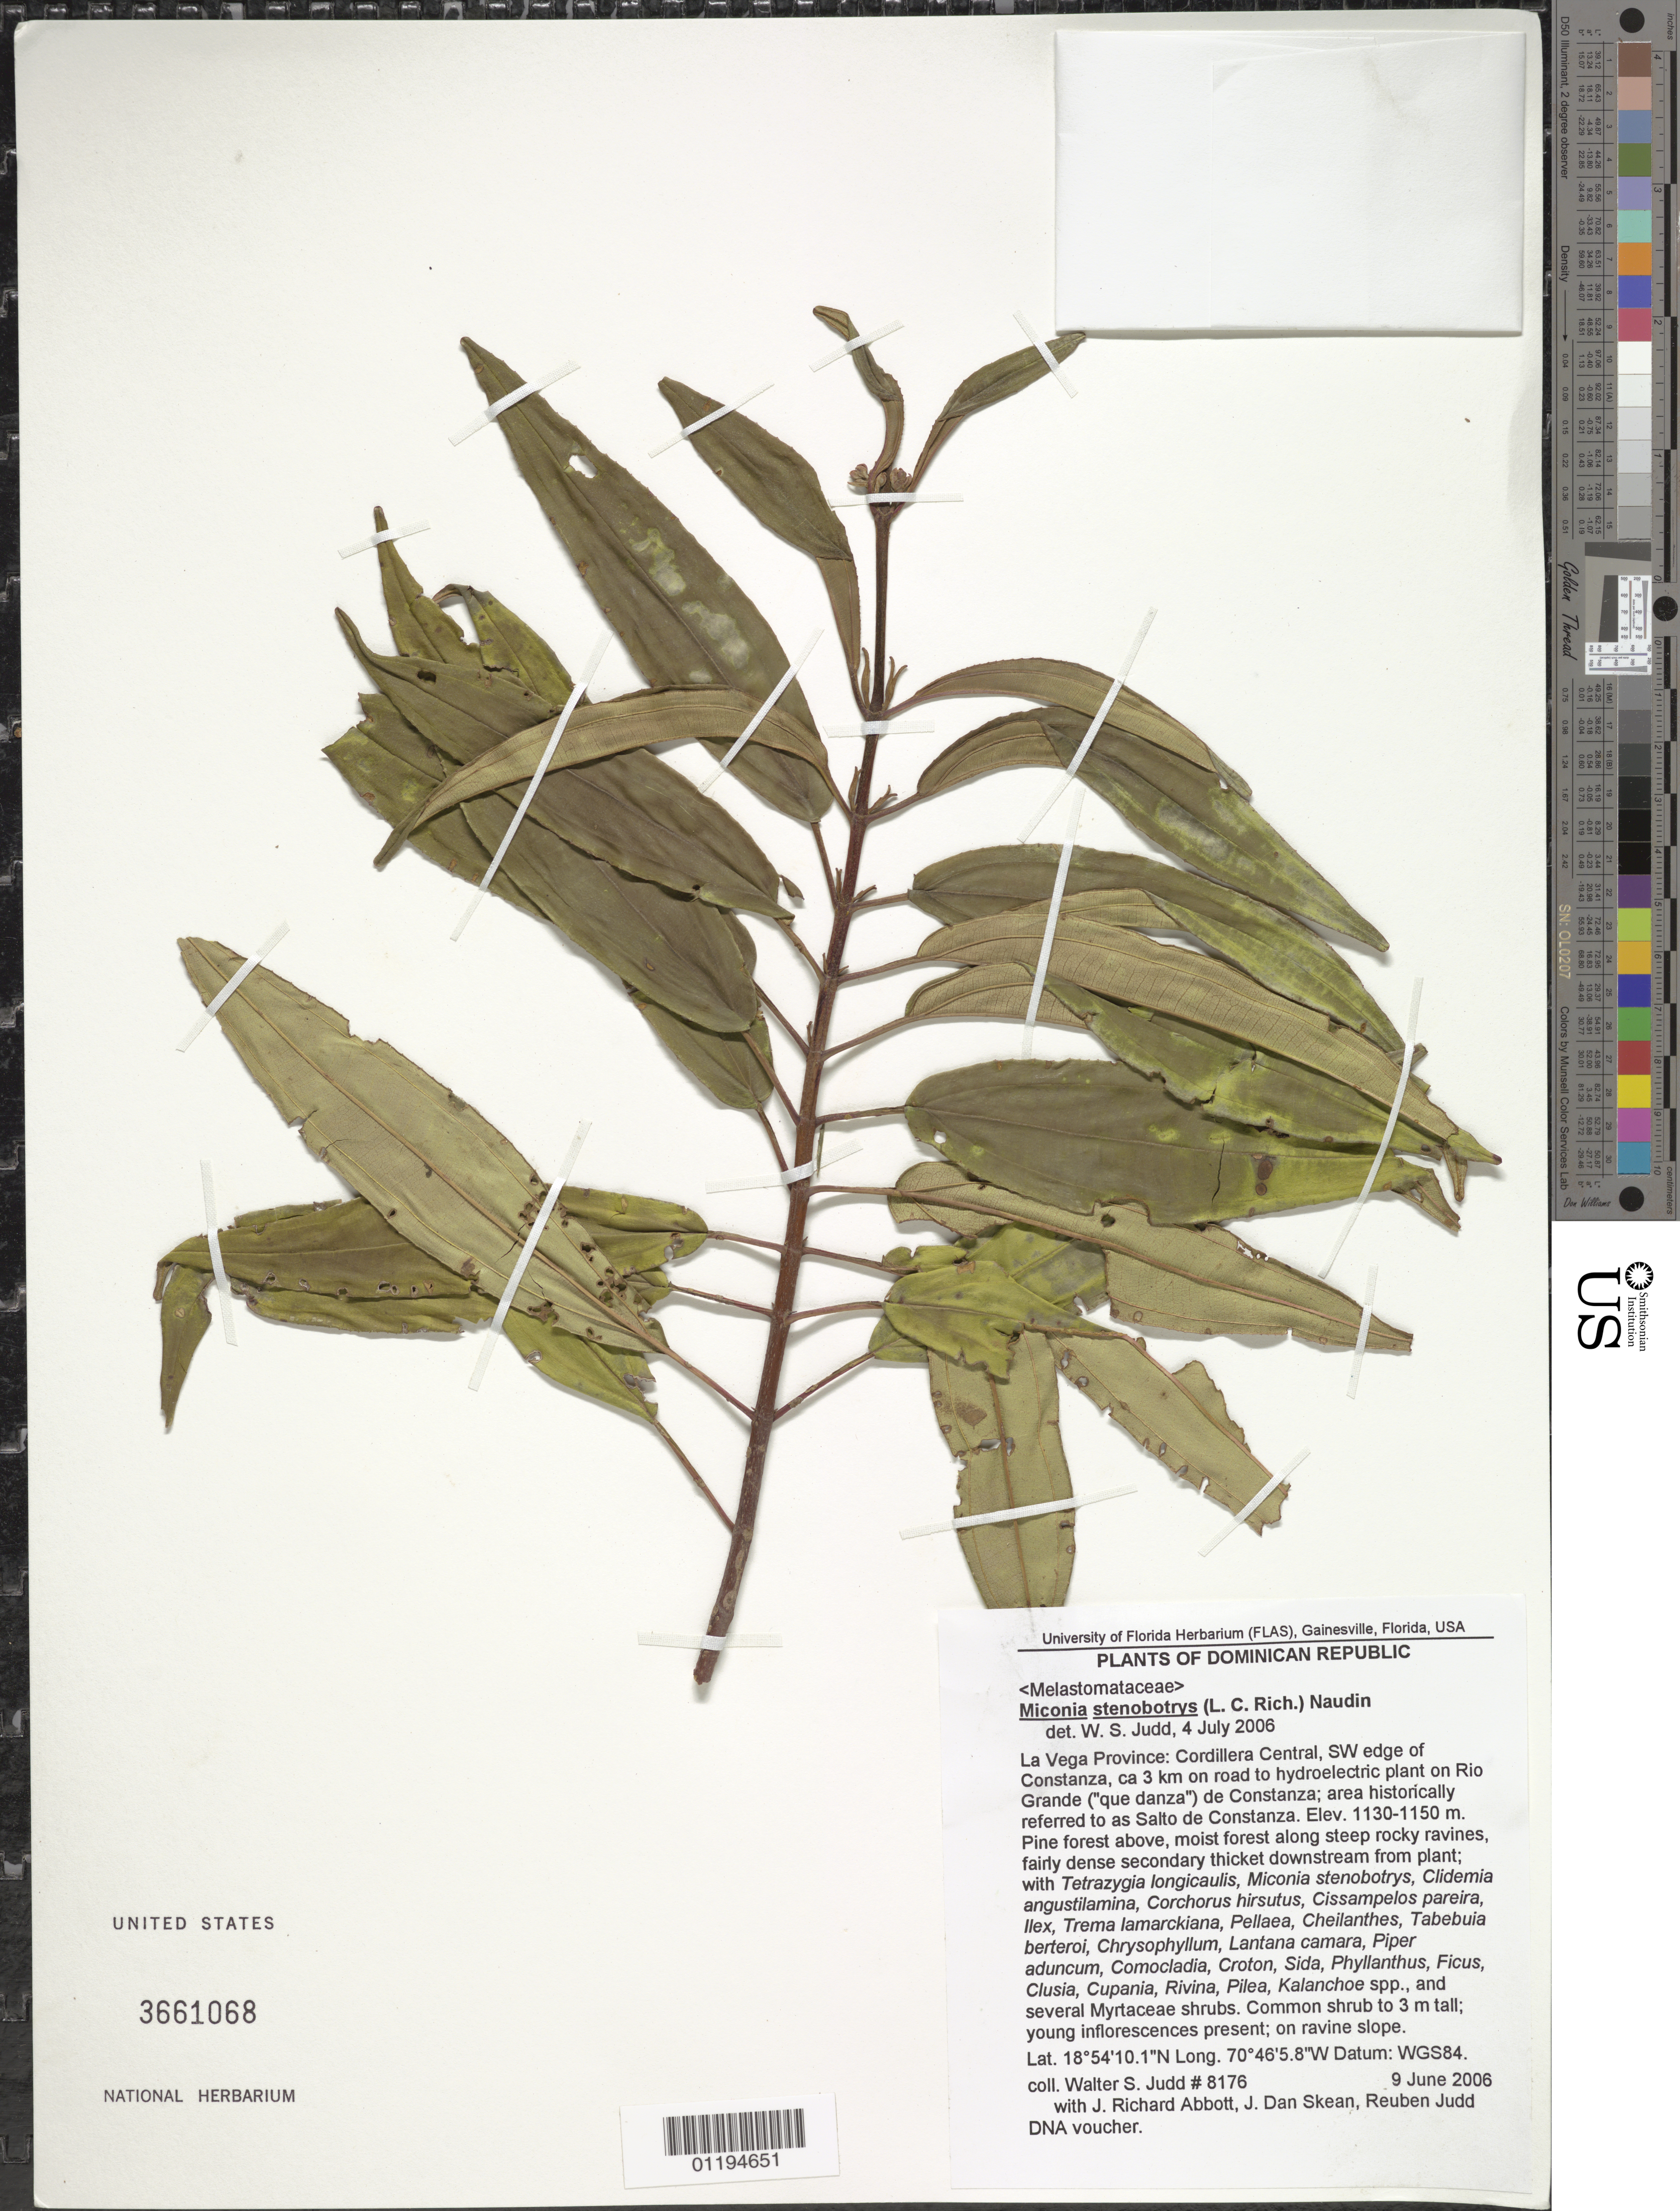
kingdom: Plantae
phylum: Tracheophyta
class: Magnoliopsida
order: Myrtales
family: Melastomataceae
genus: Miconia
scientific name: Miconia stenobotrys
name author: (Rich.) Naudin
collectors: W. S. Judd, J. R. Abbott, J. Skean & R. Judd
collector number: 8176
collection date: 2006-06-09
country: Dominican Republic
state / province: La Vega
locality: SW edge of Constanza; 3 km on road to hydoelectric plant on Rio Grande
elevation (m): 1130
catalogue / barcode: US 3661068